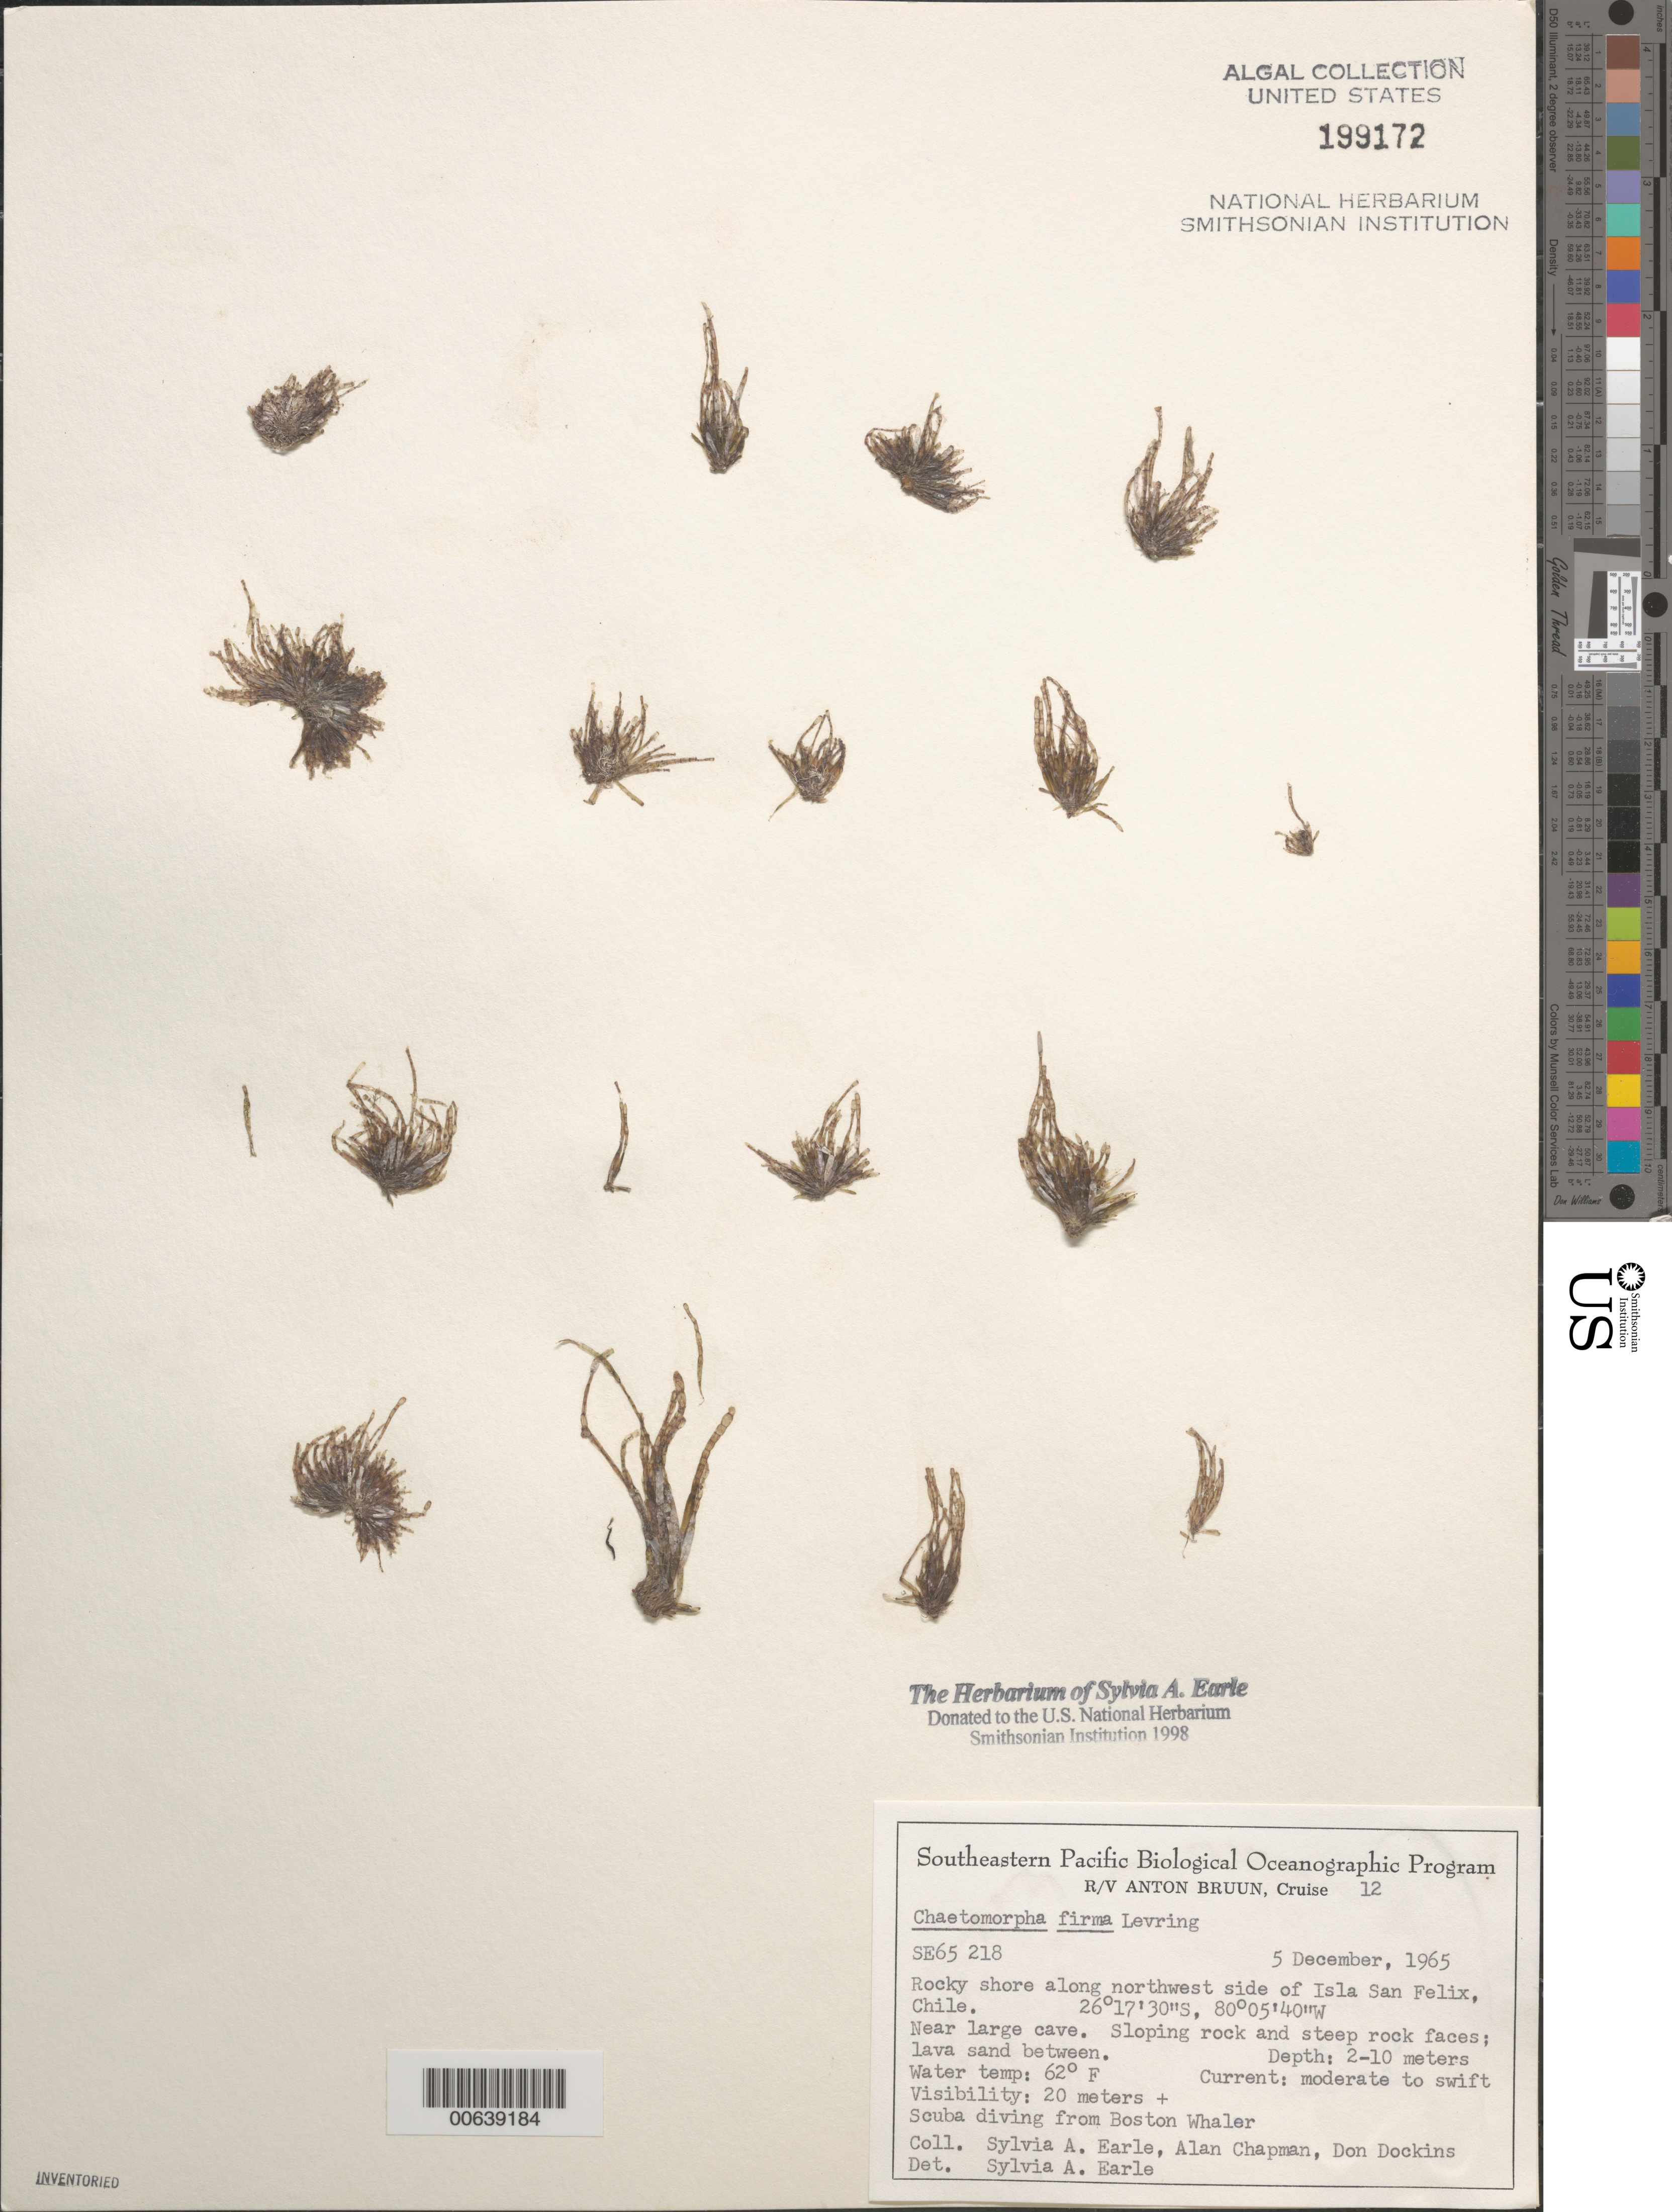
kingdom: Plantae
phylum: Chlorophyta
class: Ulvophyceae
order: Cladophorales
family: Cladophoraceae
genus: Chaetomorpha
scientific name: Chaetomorpha firma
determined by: Earle, S. A.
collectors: S. A. Earle, A. Chapman & D. Dockins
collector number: SE 65218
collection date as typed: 05 Dec 1965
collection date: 1965-12-05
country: Chile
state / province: Atacama (III)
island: Isla San Felix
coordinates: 26 17' 30" S, 80 05' 40" W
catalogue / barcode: US 199172